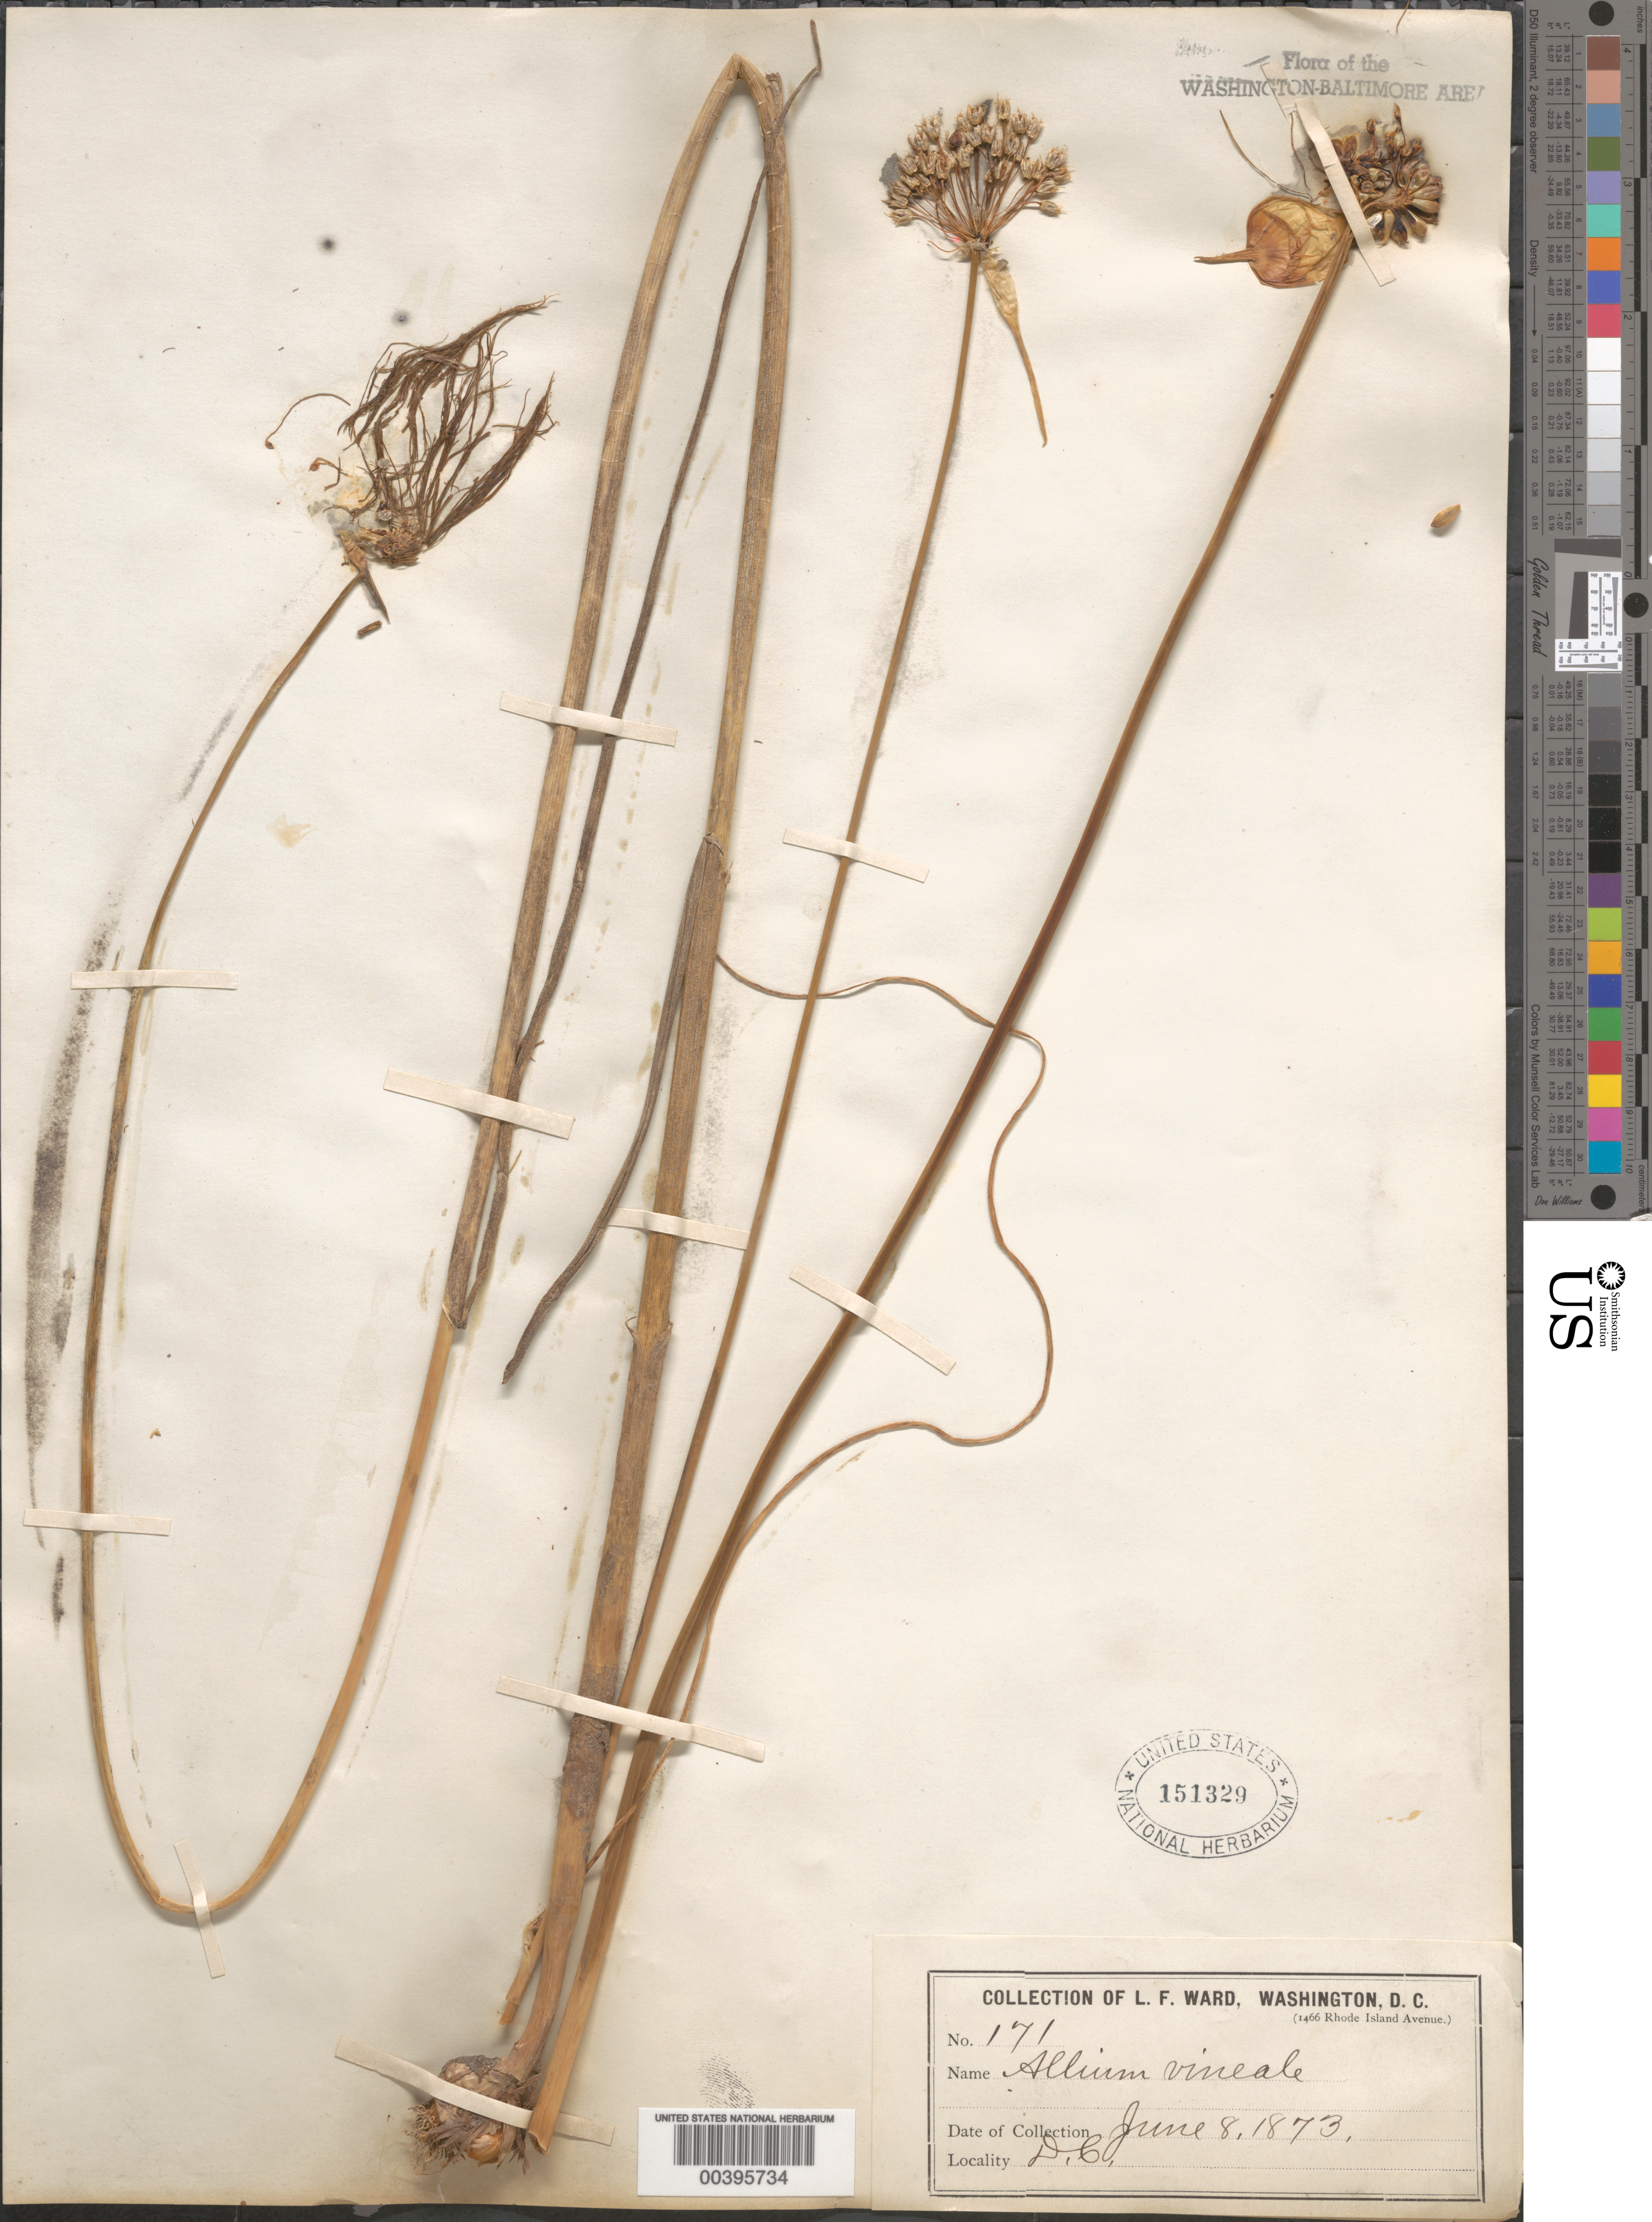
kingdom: Plantae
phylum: Tracheophyta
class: Liliopsida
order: Asparagales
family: Amaryllidaceae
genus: Allium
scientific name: Allium vineale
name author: L.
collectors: L. F. Ward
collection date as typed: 08 Jun 1873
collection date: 1873-06-08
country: United States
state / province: District of Columbia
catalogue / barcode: US 151329